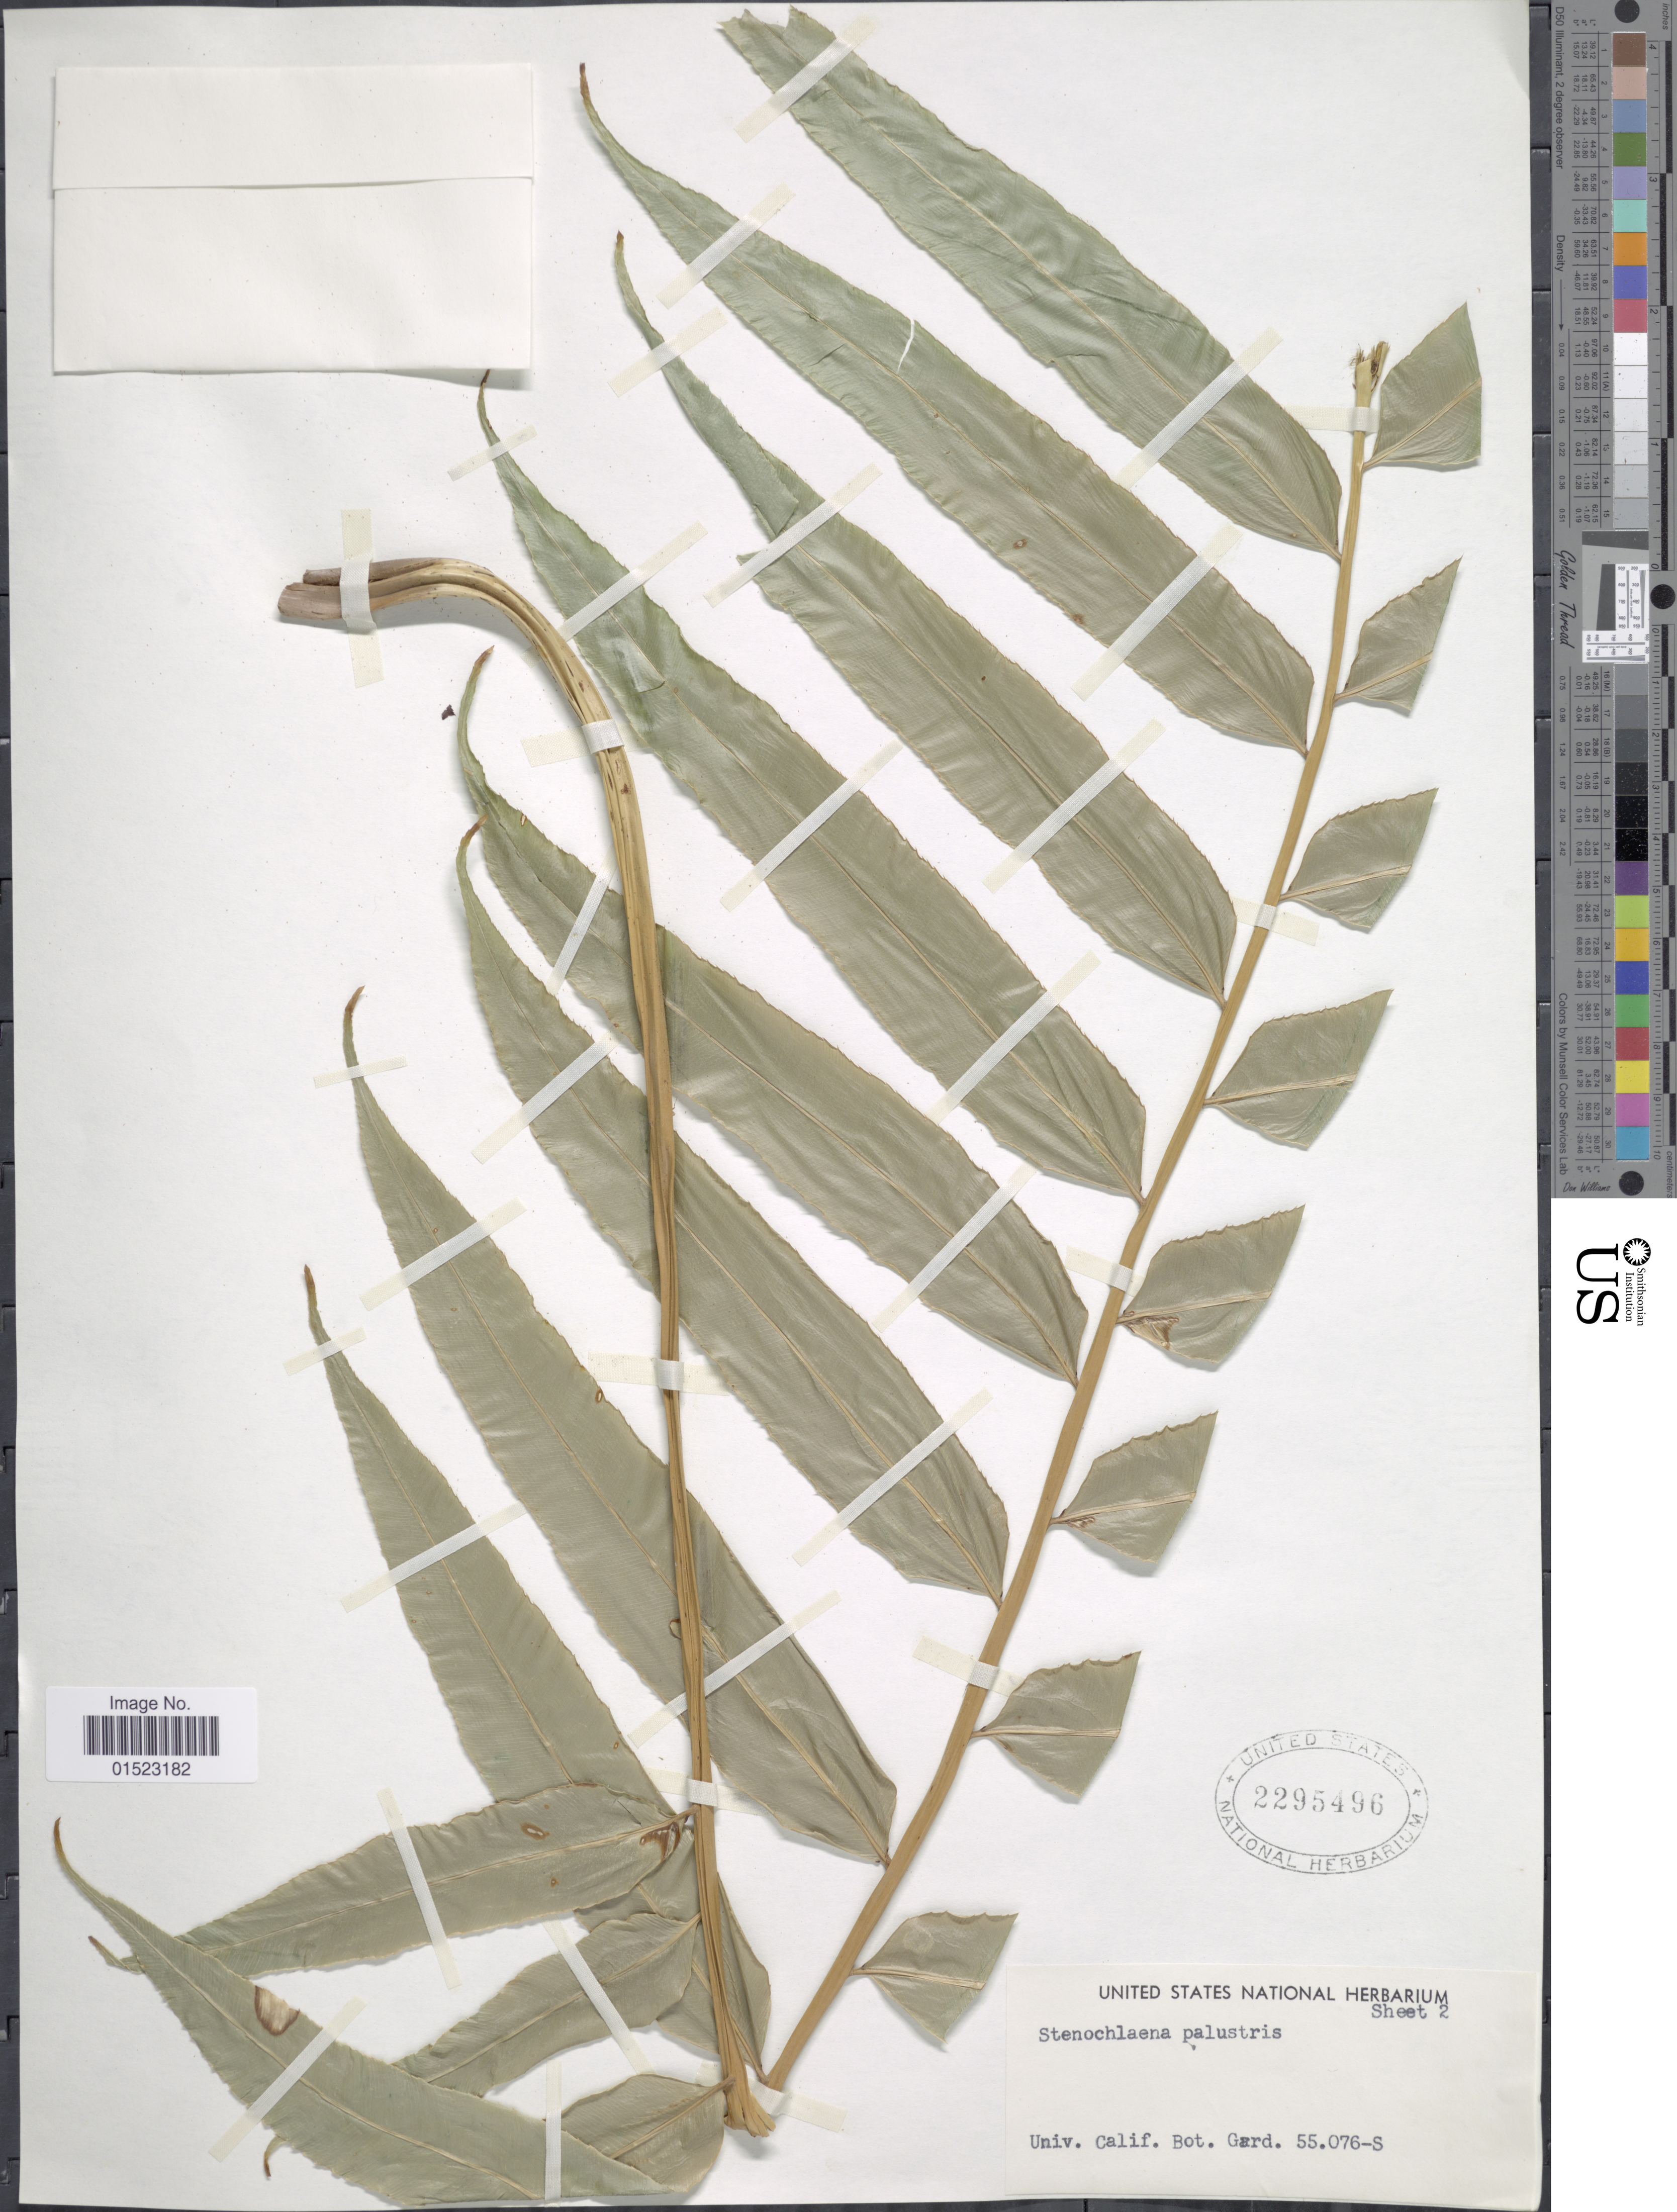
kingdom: Plantae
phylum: Tracheophyta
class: Polypodiopsida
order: Polypodiales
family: Blechnaceae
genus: Stenochlaena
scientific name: Stenochlaena milnei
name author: Underw.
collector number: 55076-S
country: United States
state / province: California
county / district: Alameda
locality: Univ. Calif. Bot. Gard.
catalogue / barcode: US 2295496